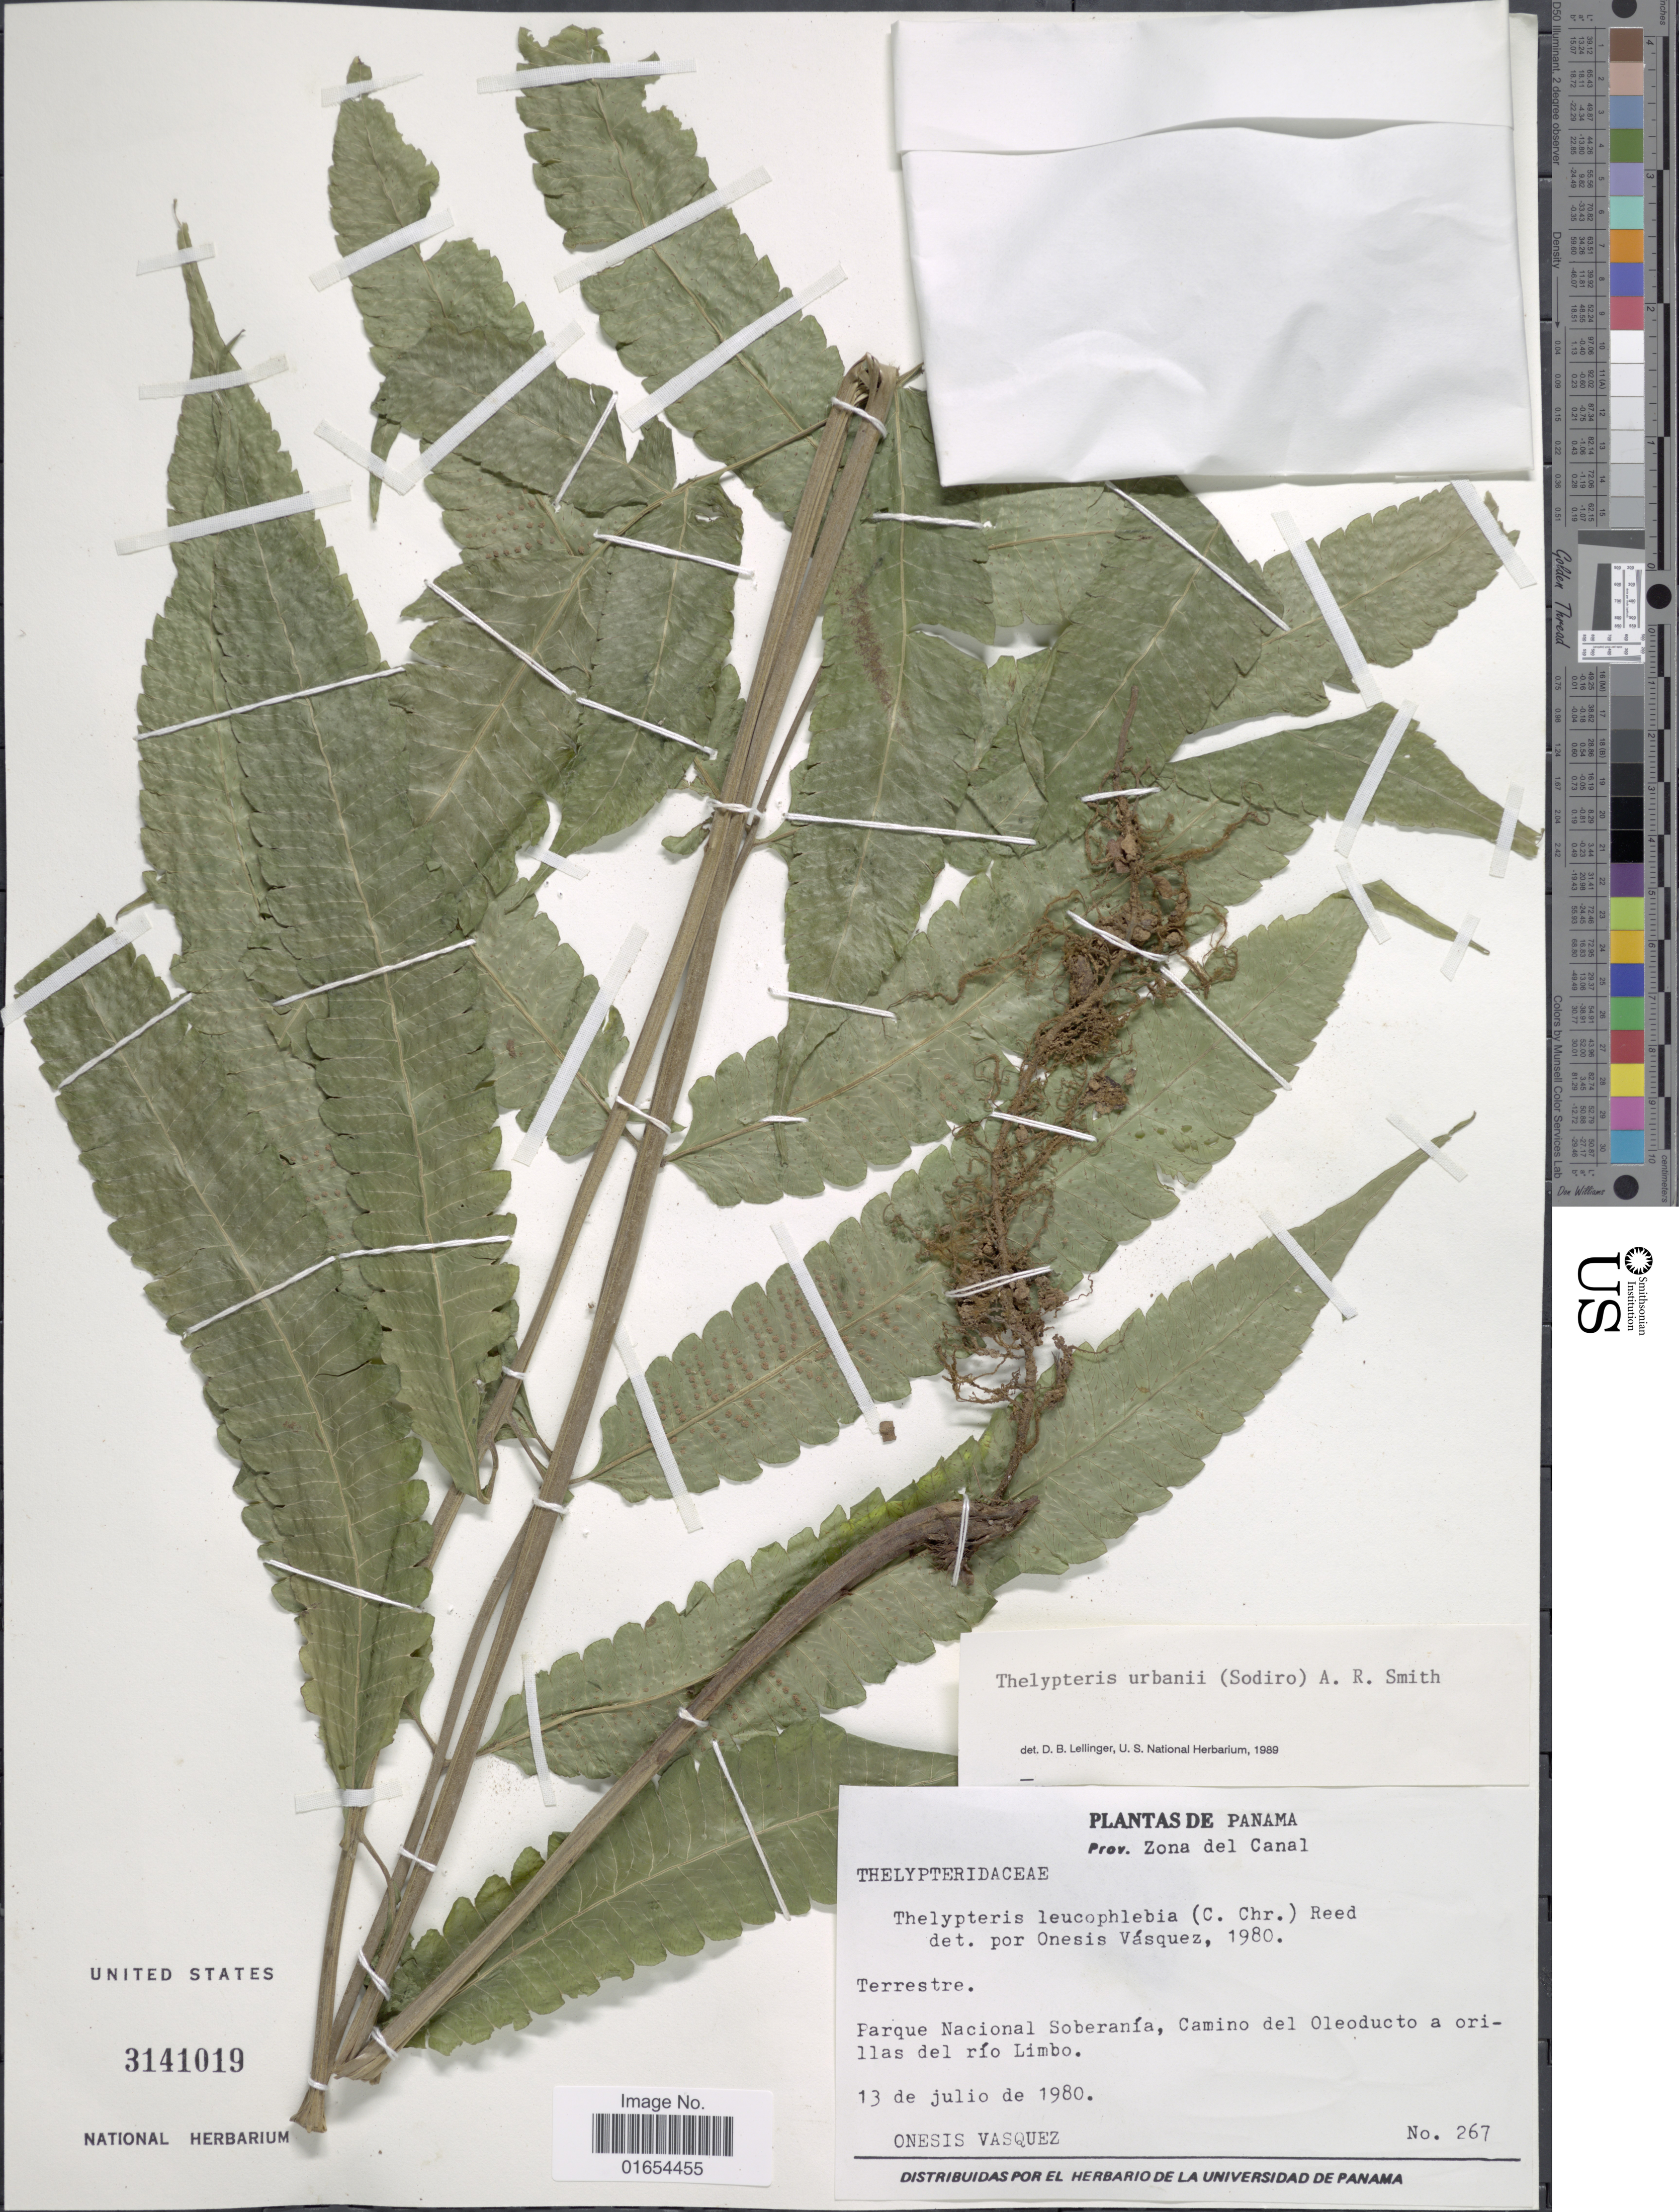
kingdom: Plantae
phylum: Tracheophyta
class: Polypodiopsida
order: Polypodiales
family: Thelypteridaceae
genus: Goniopteris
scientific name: Goniopteris urbanii comb. ined.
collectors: O. Vásquez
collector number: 267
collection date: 1980-07-13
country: Panama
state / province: Colón / Panamá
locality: Prov. Zona del Canal, Parque Nacional Sobrania, Camino del Oleoducto a oriellas del rio Limbo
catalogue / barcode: US 3141019